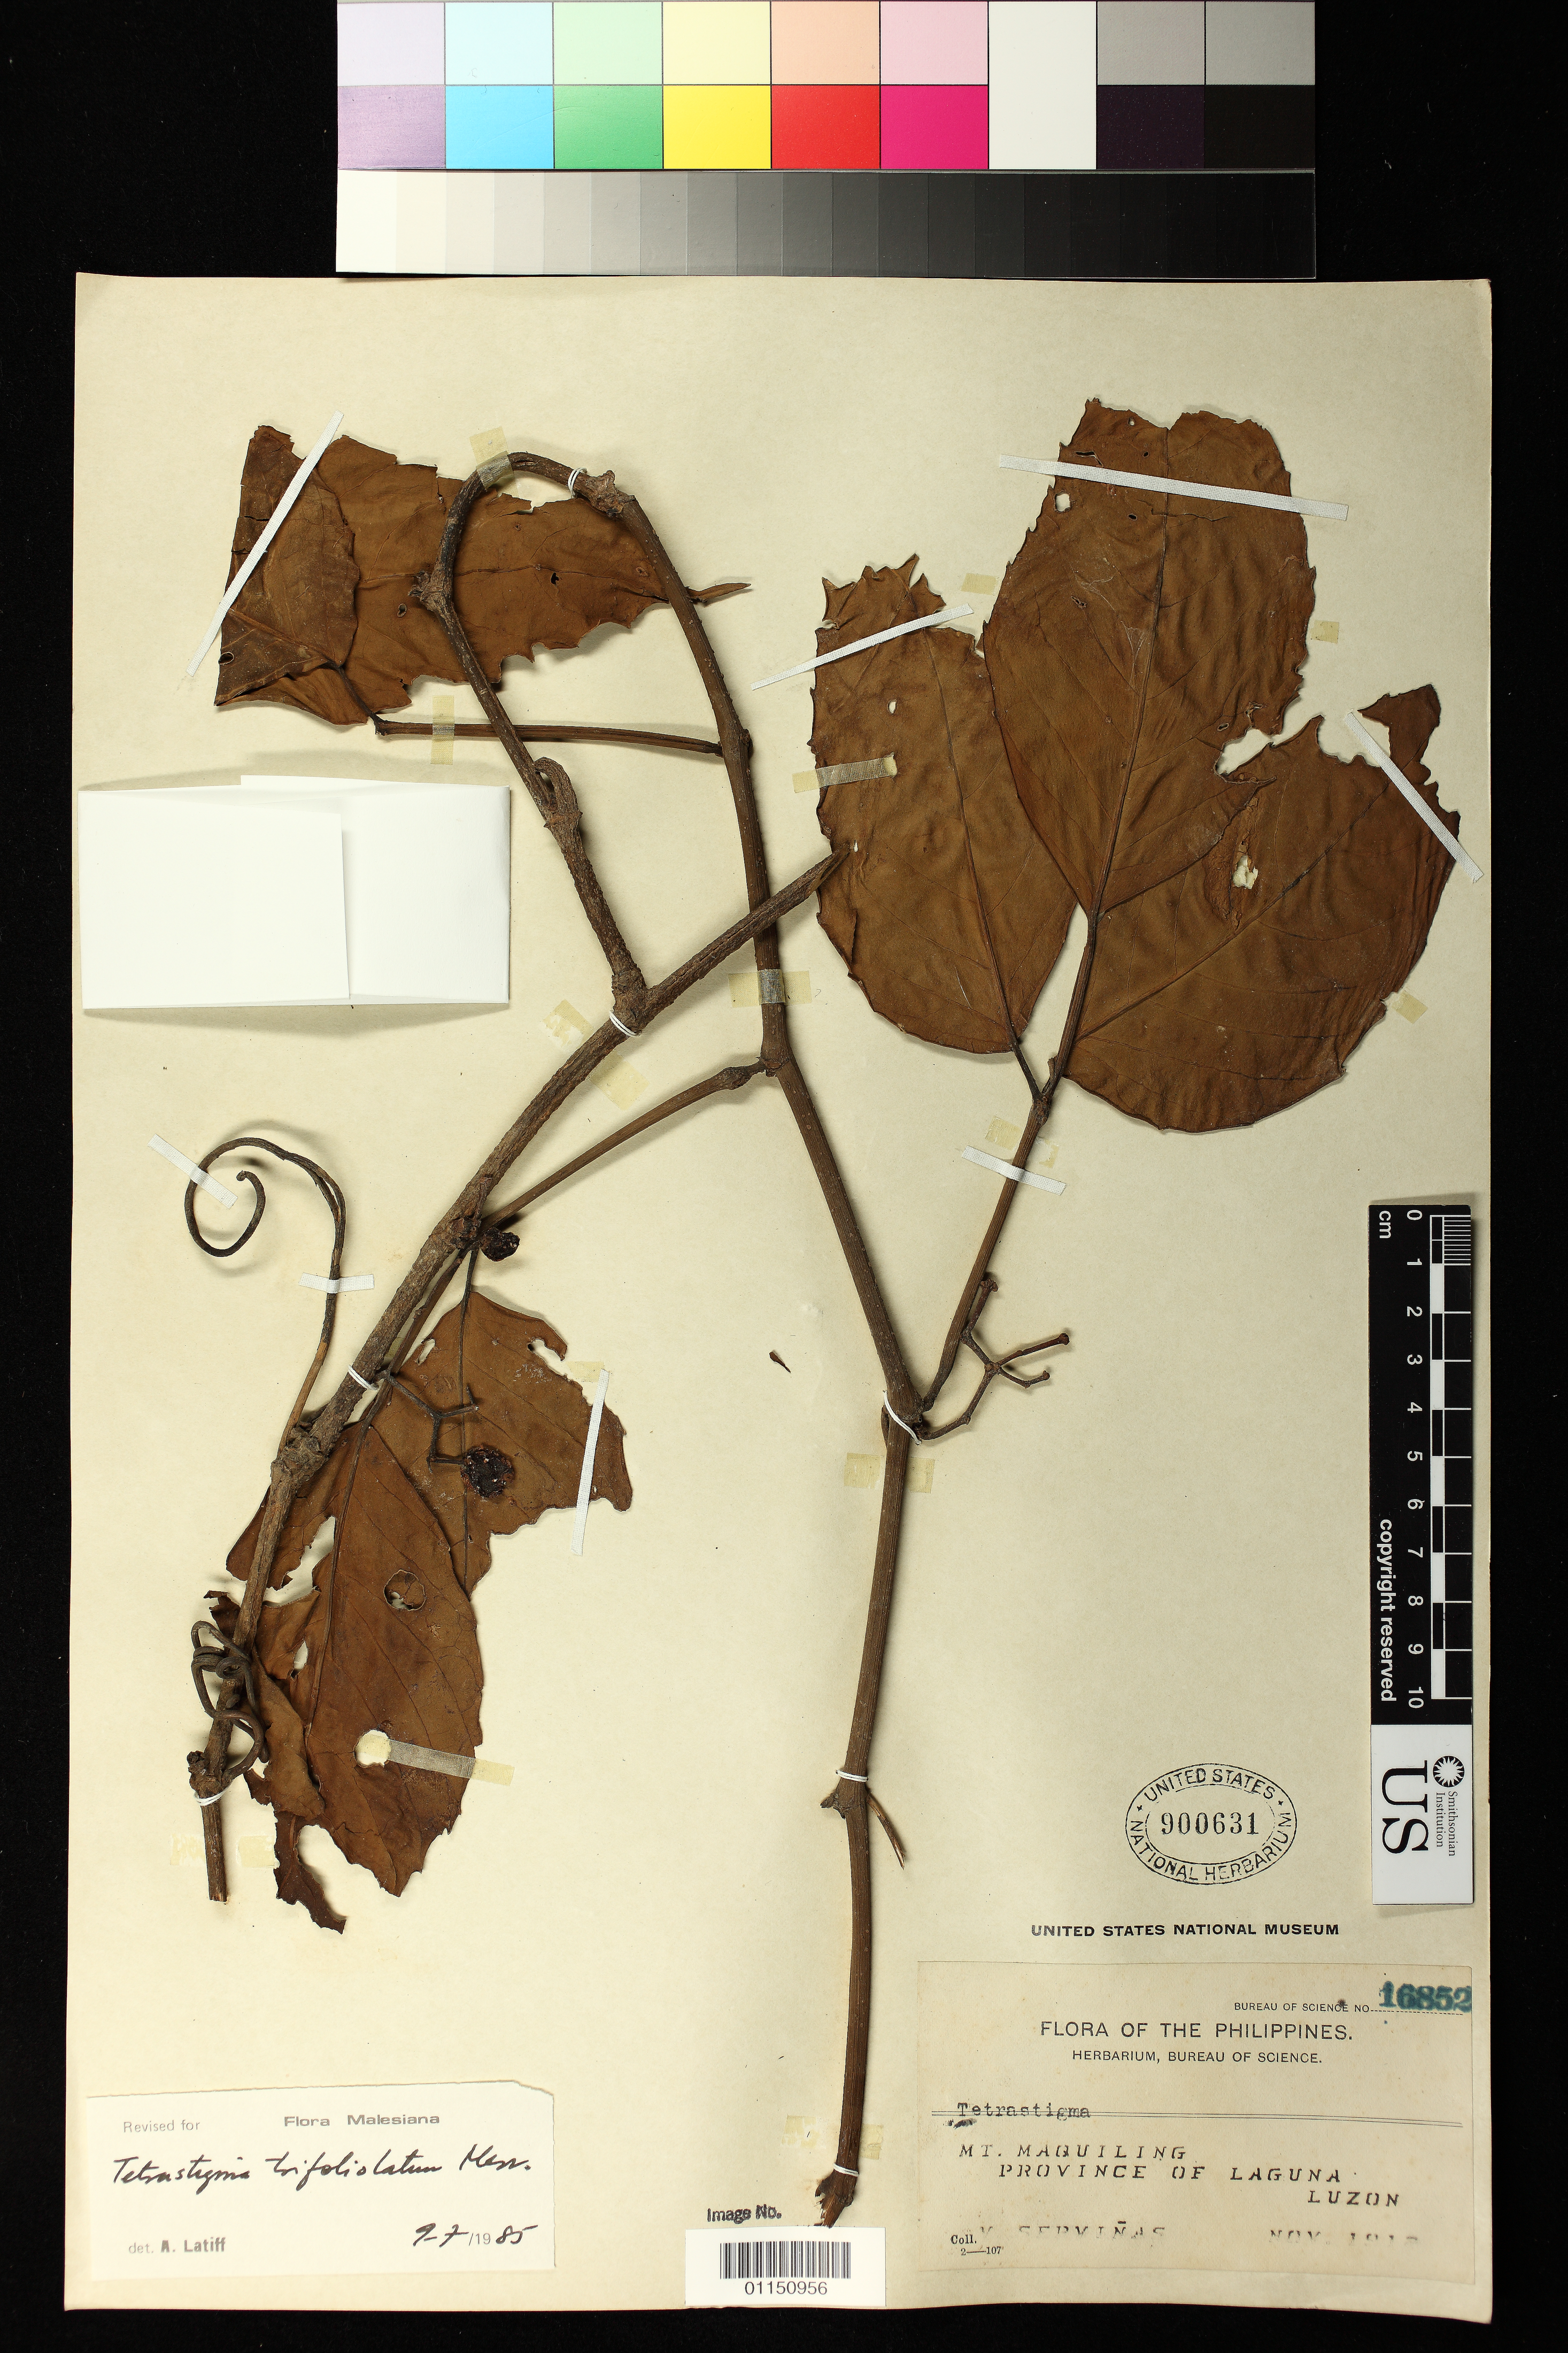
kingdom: Plantae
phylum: Tracheophyta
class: Magnoliopsida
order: Vitales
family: Vitaceae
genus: Tetrastigma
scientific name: Tetrastigma trifoliolatum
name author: Merr.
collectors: V. Servinas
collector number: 16852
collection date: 1912-11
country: Philippines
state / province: Calabarzon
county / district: Laguna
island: Luzon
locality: Mt Maquiling, Luzon.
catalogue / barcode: US 900631